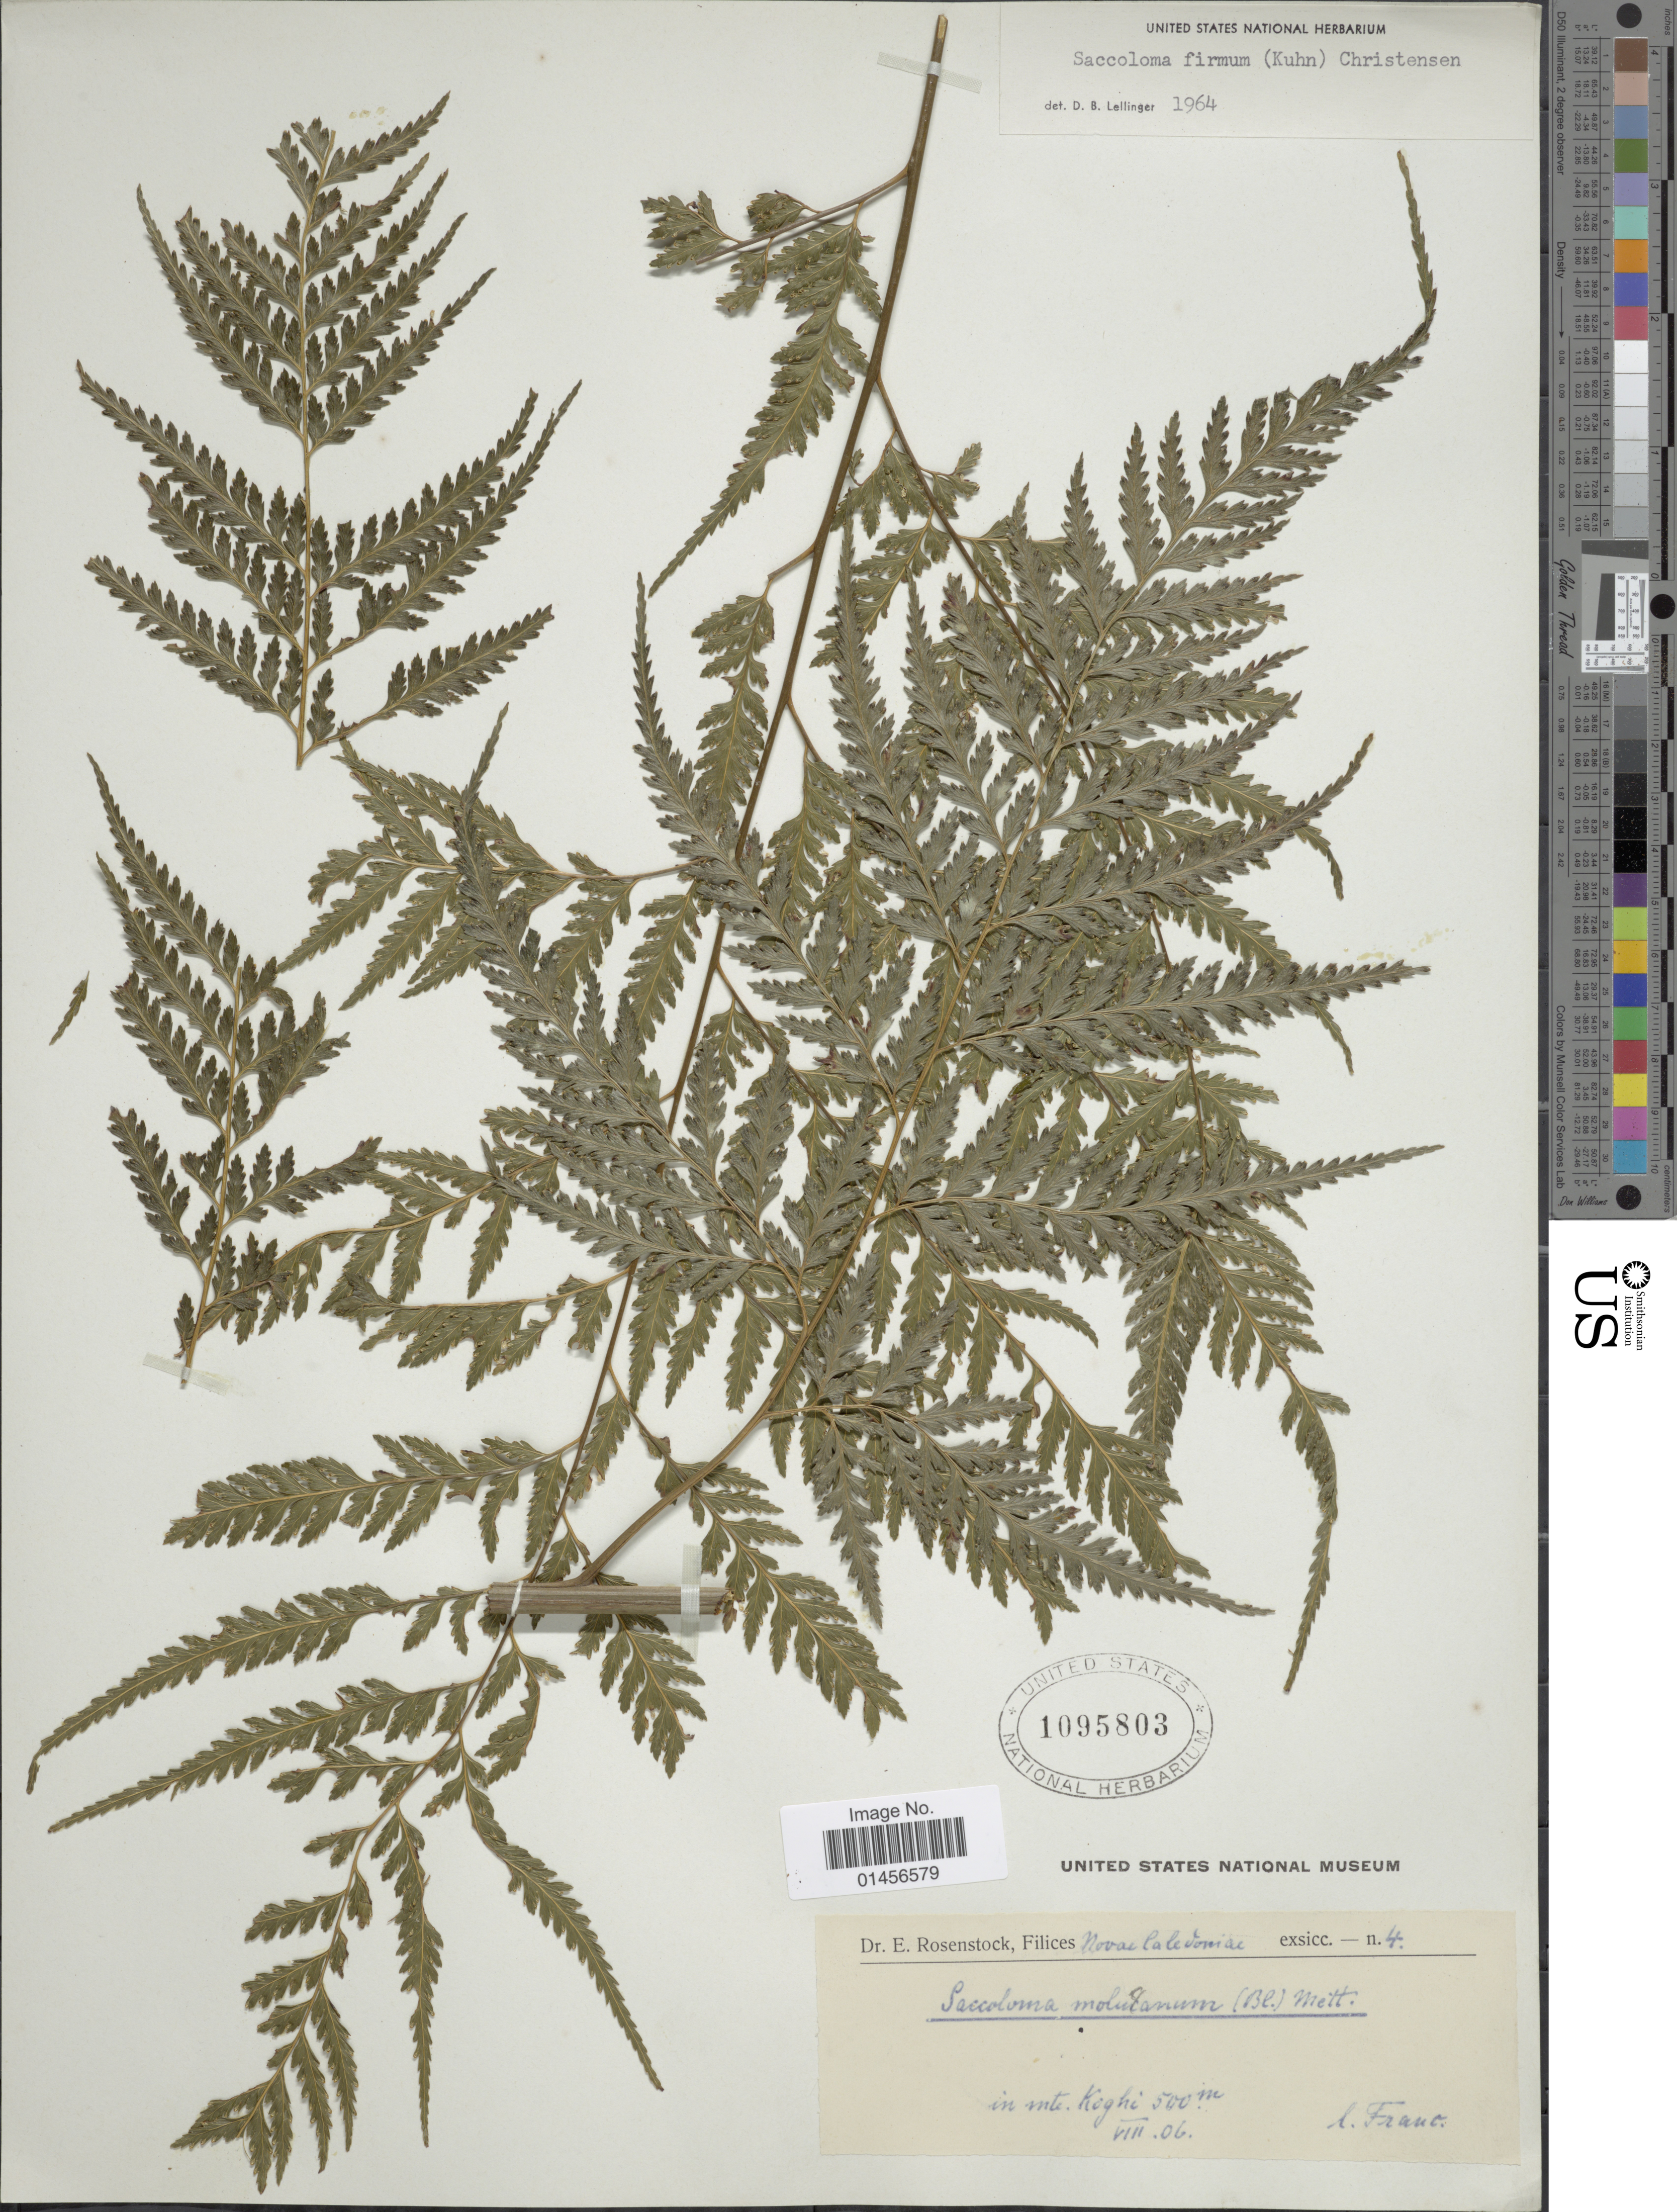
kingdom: Plantae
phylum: Tracheophyta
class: Polypodiopsida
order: Polypodiales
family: Saccolomataceae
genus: Saccoloma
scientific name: Saccoloma tenue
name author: (Brack.) Mett.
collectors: Franc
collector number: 4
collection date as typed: Transcribed d/m/y: /8/6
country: New Caledonia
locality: Novai Caledobiae, In Mt. Keghi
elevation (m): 500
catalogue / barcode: US 1095803